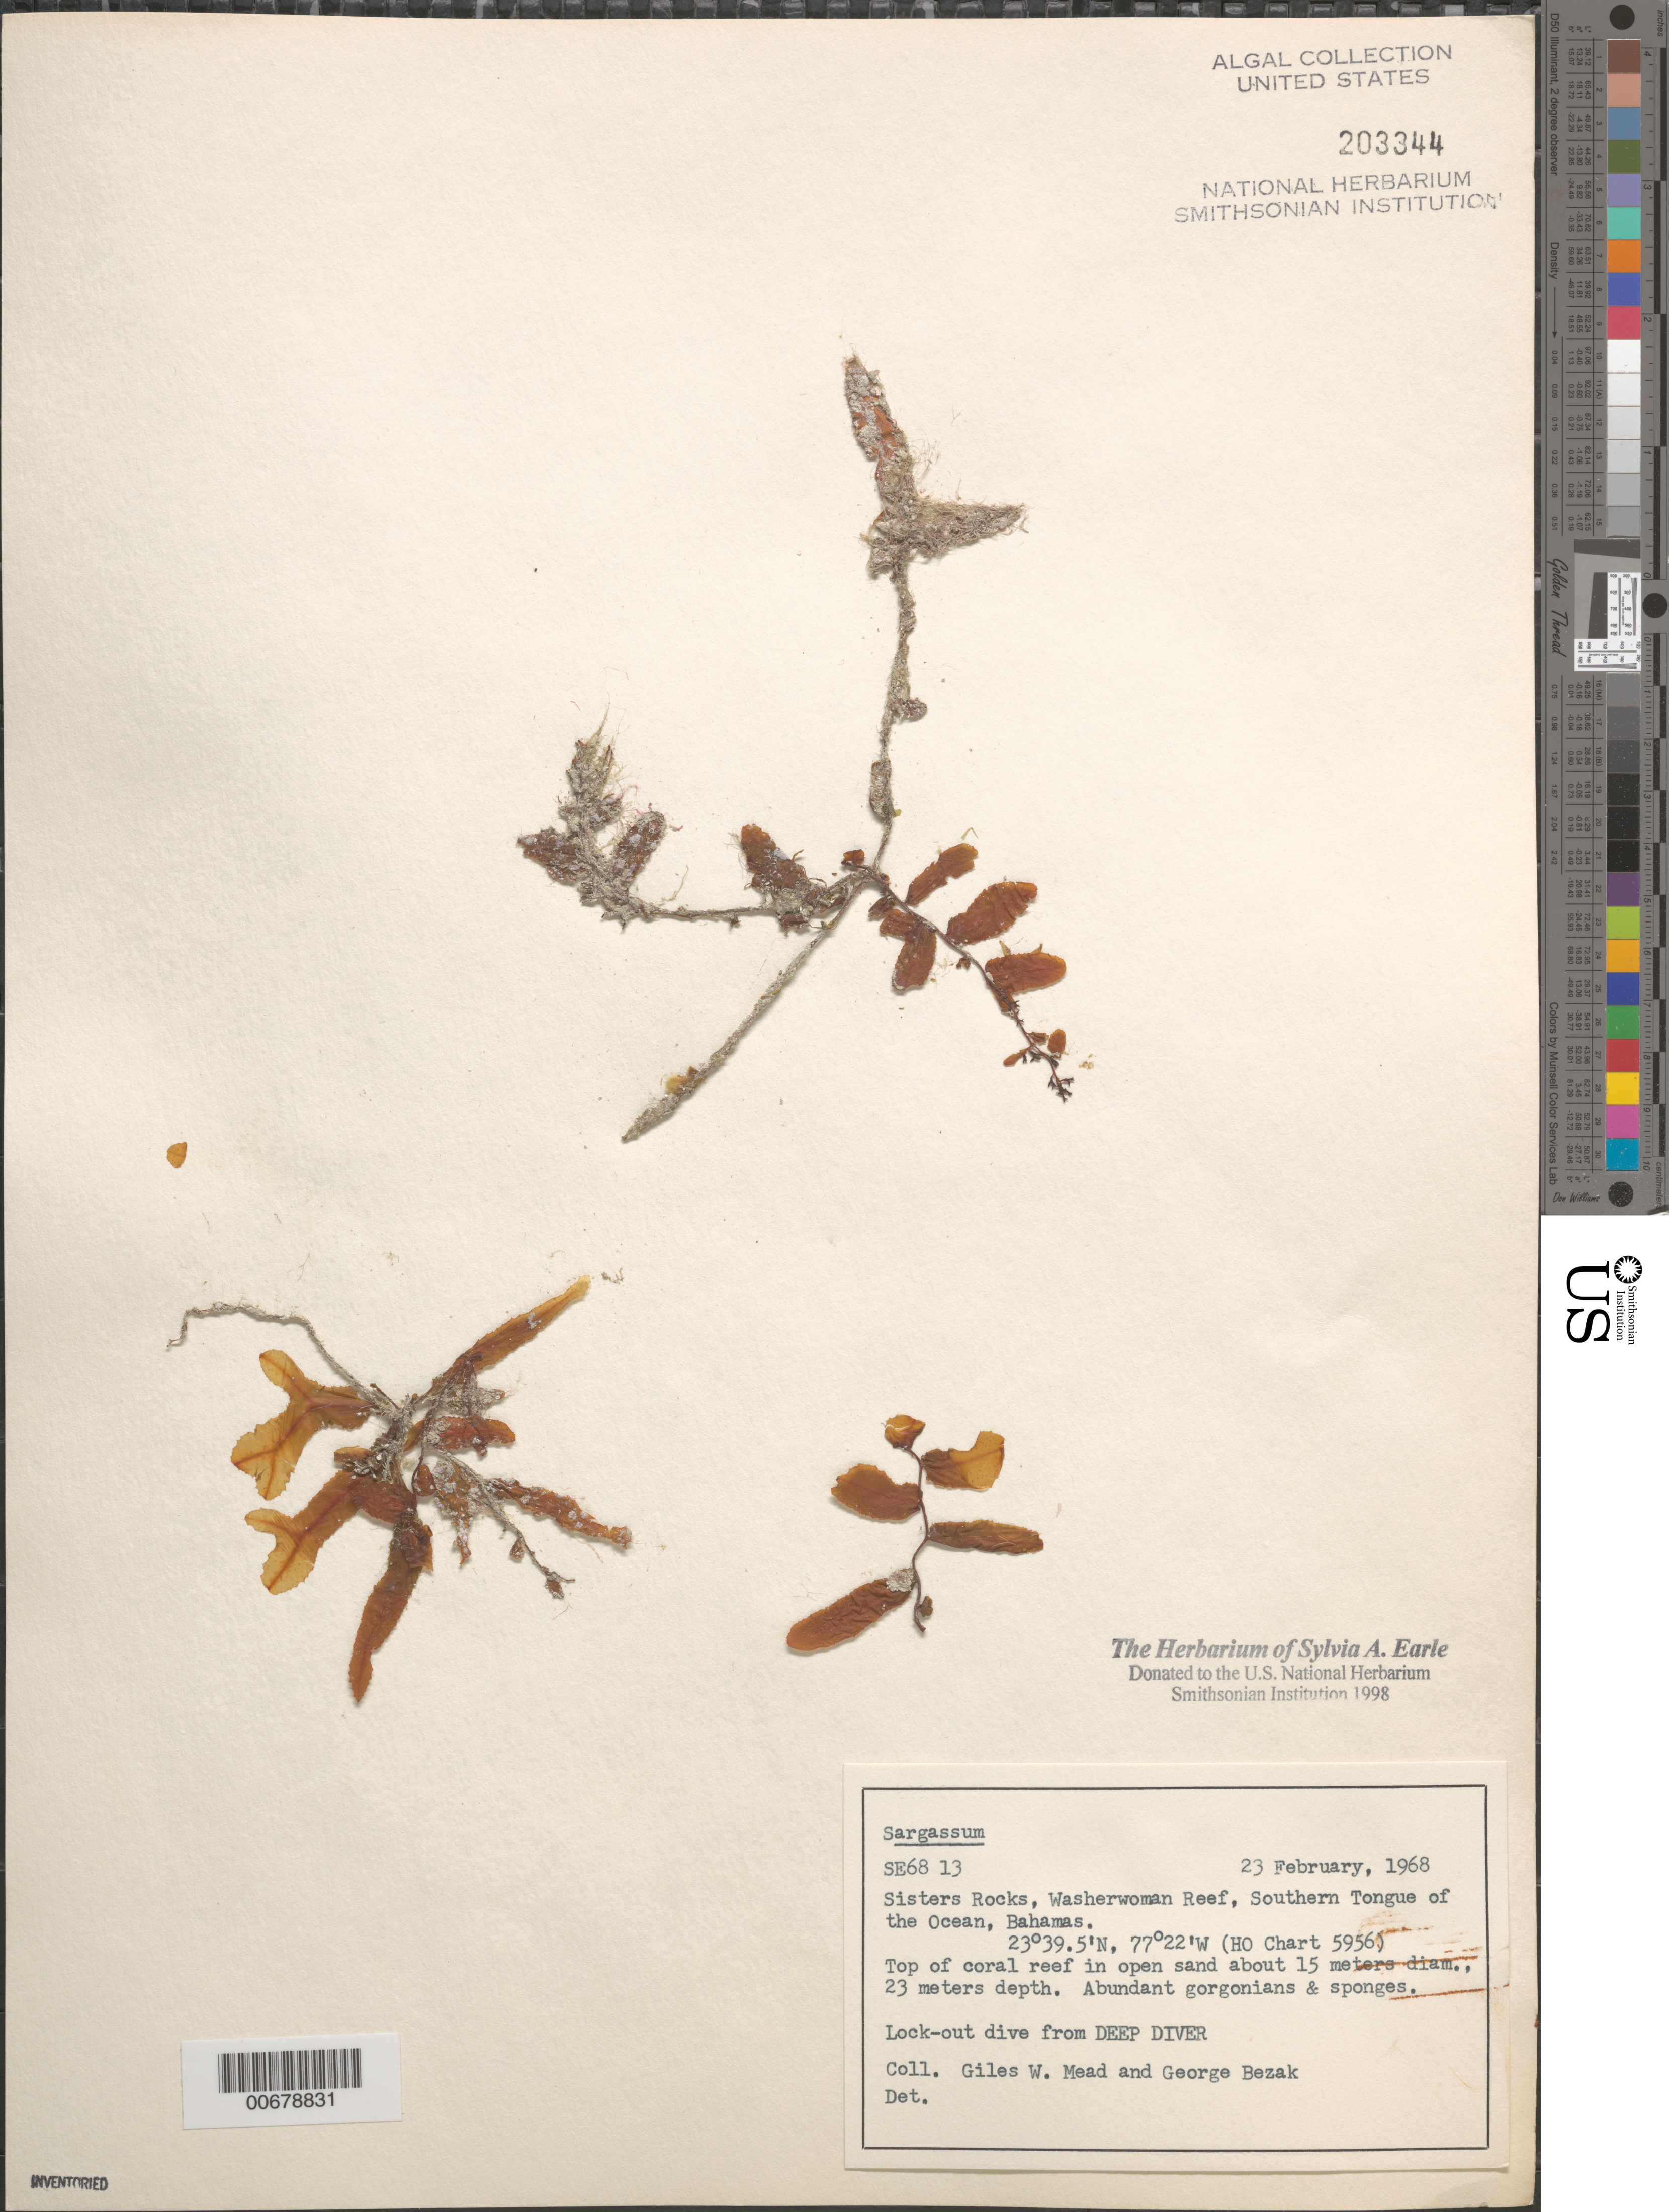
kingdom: Chromista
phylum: Ochrophyta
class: Phaeophyceae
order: Fucales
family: Sargassaceae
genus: Sargassum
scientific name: Sargassum sp.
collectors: G. W. Mead & G. Bezak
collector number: SE 6813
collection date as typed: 23 Feb 1968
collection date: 1968-02-23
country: Bahamas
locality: Sisters Rocks, Washerwoman Reef, Southern Tongue of the Ocean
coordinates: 23 39.5' N, 77 22' W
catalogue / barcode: US 203344